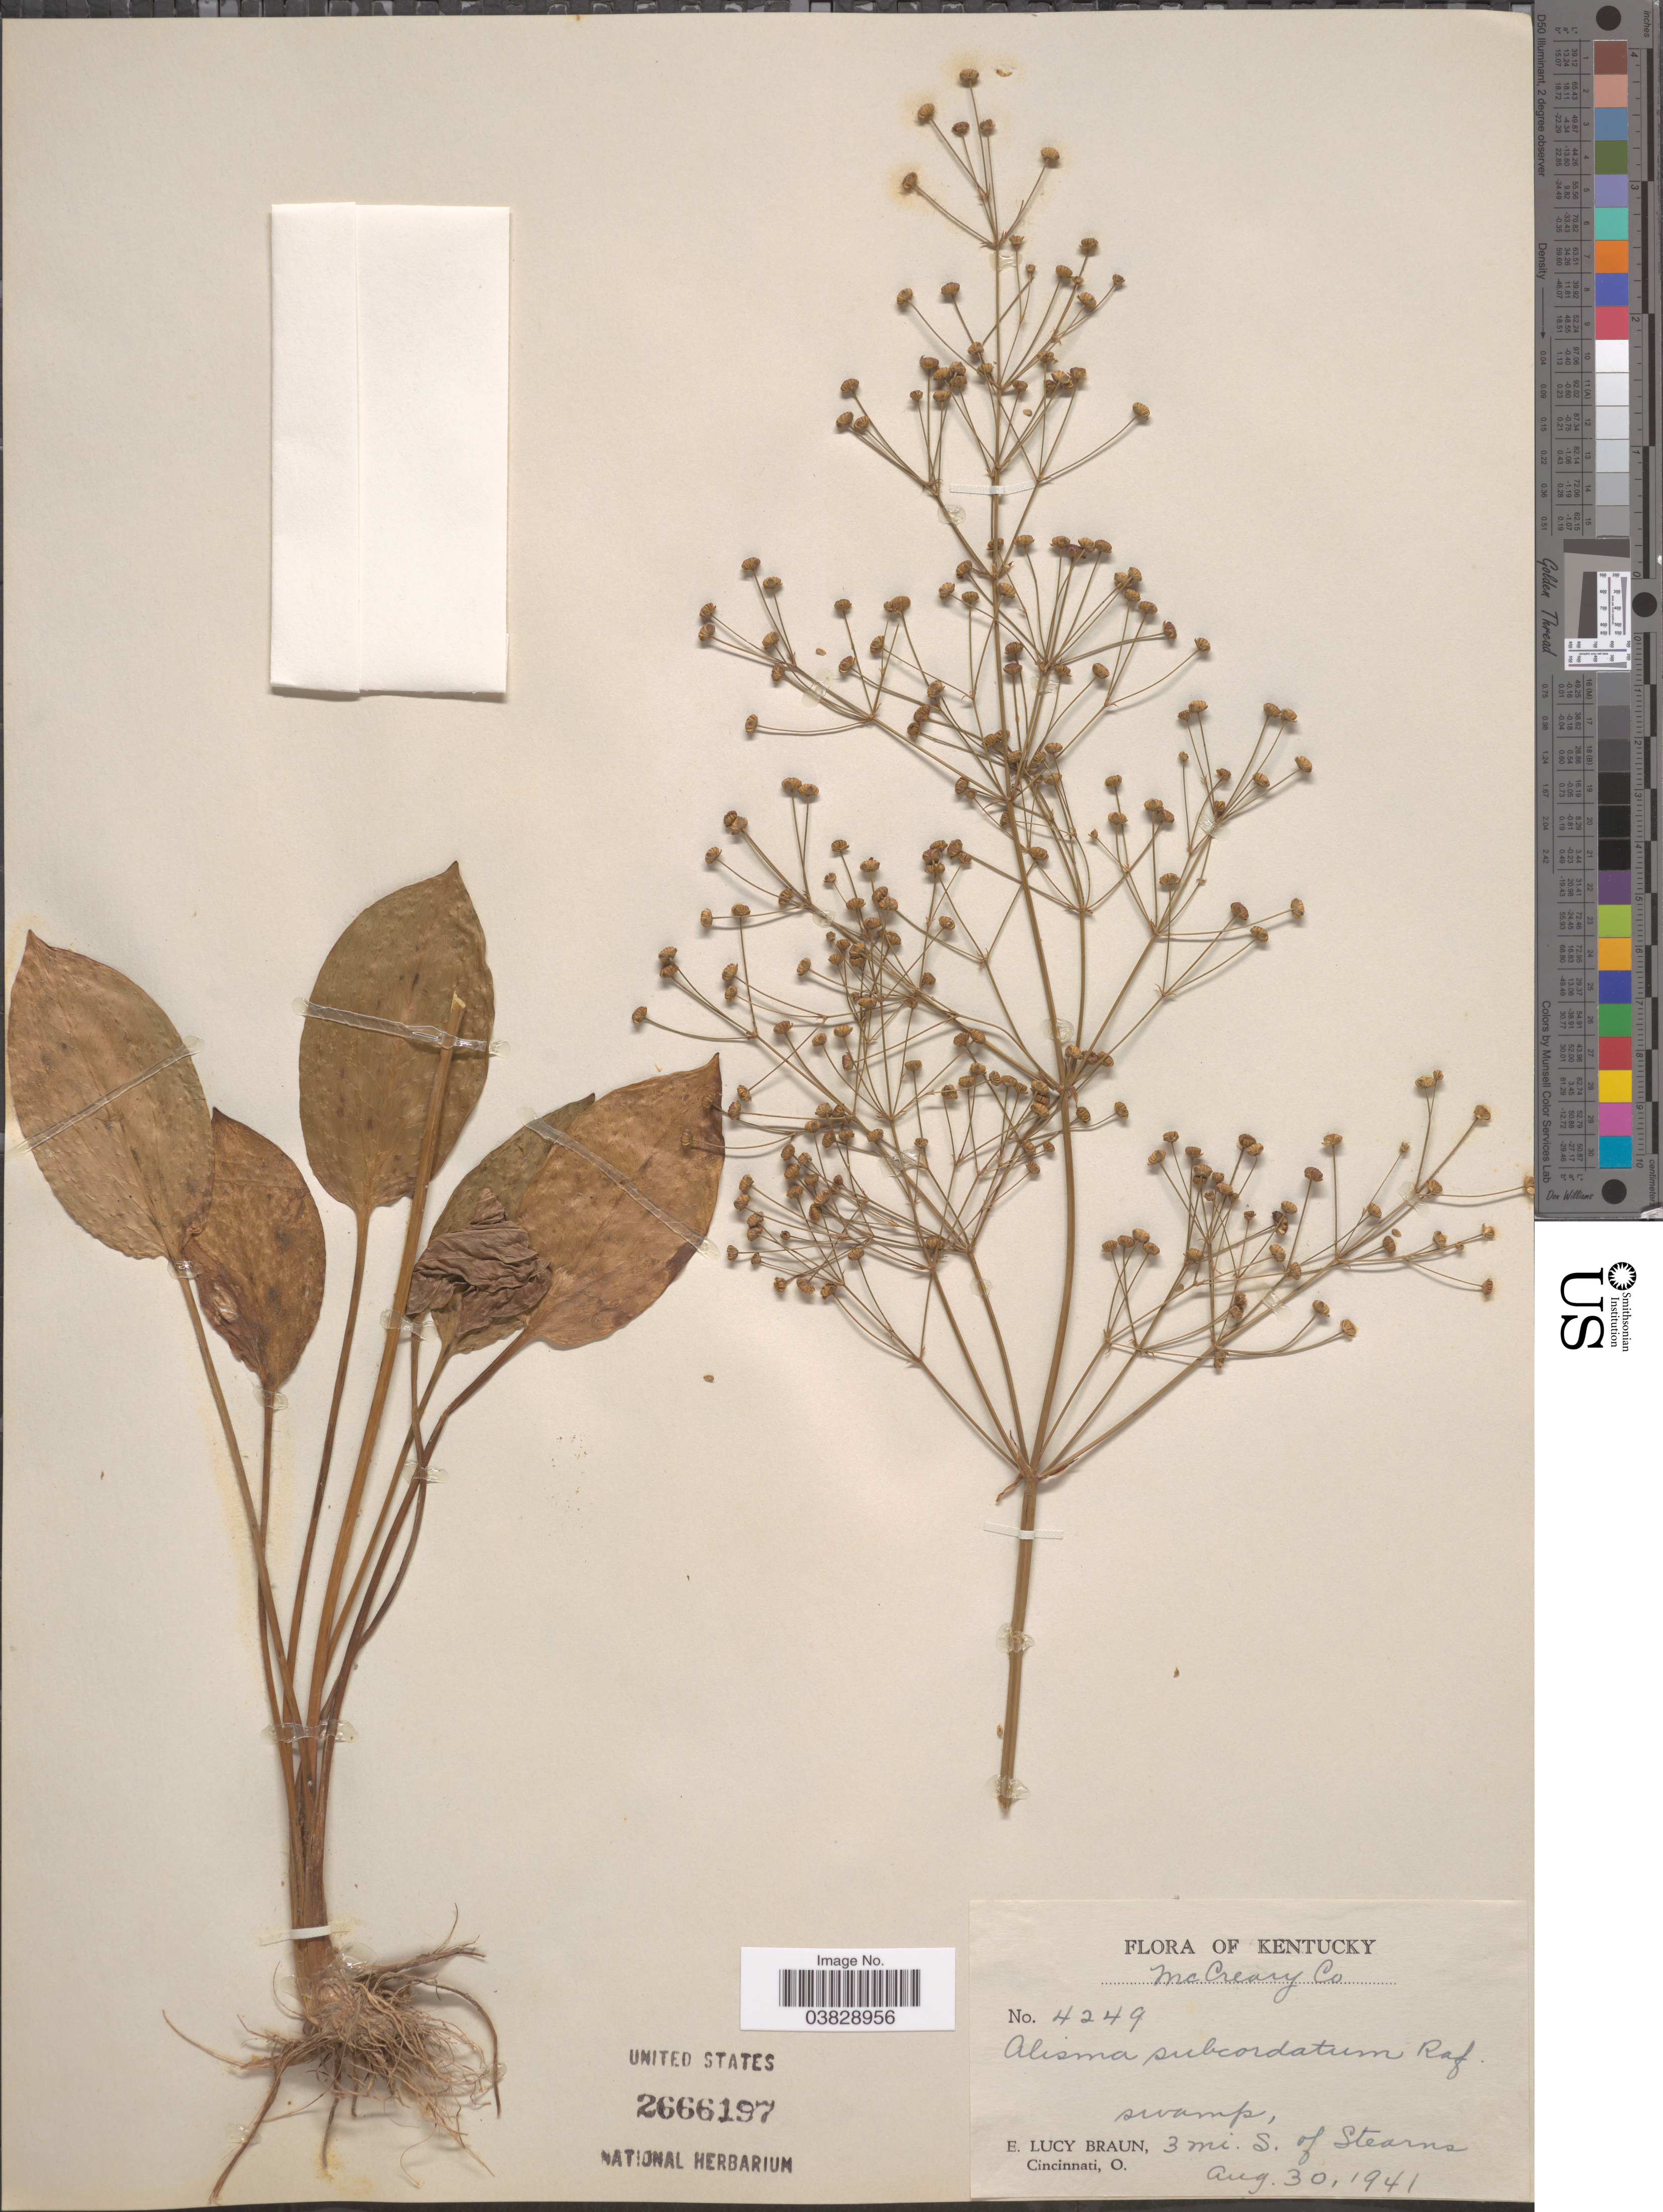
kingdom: Plantae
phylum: Tracheophyta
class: Liliopsida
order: Alismatales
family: Alismataceae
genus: Alisma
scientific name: Alisma plantago-aquatica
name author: L.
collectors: E. L. Braun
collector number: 4249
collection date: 1941-08-30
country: United States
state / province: Kentucky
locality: McCreary Co. Swamp, 3 mi. S. of Stearns.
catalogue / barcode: US 2666197